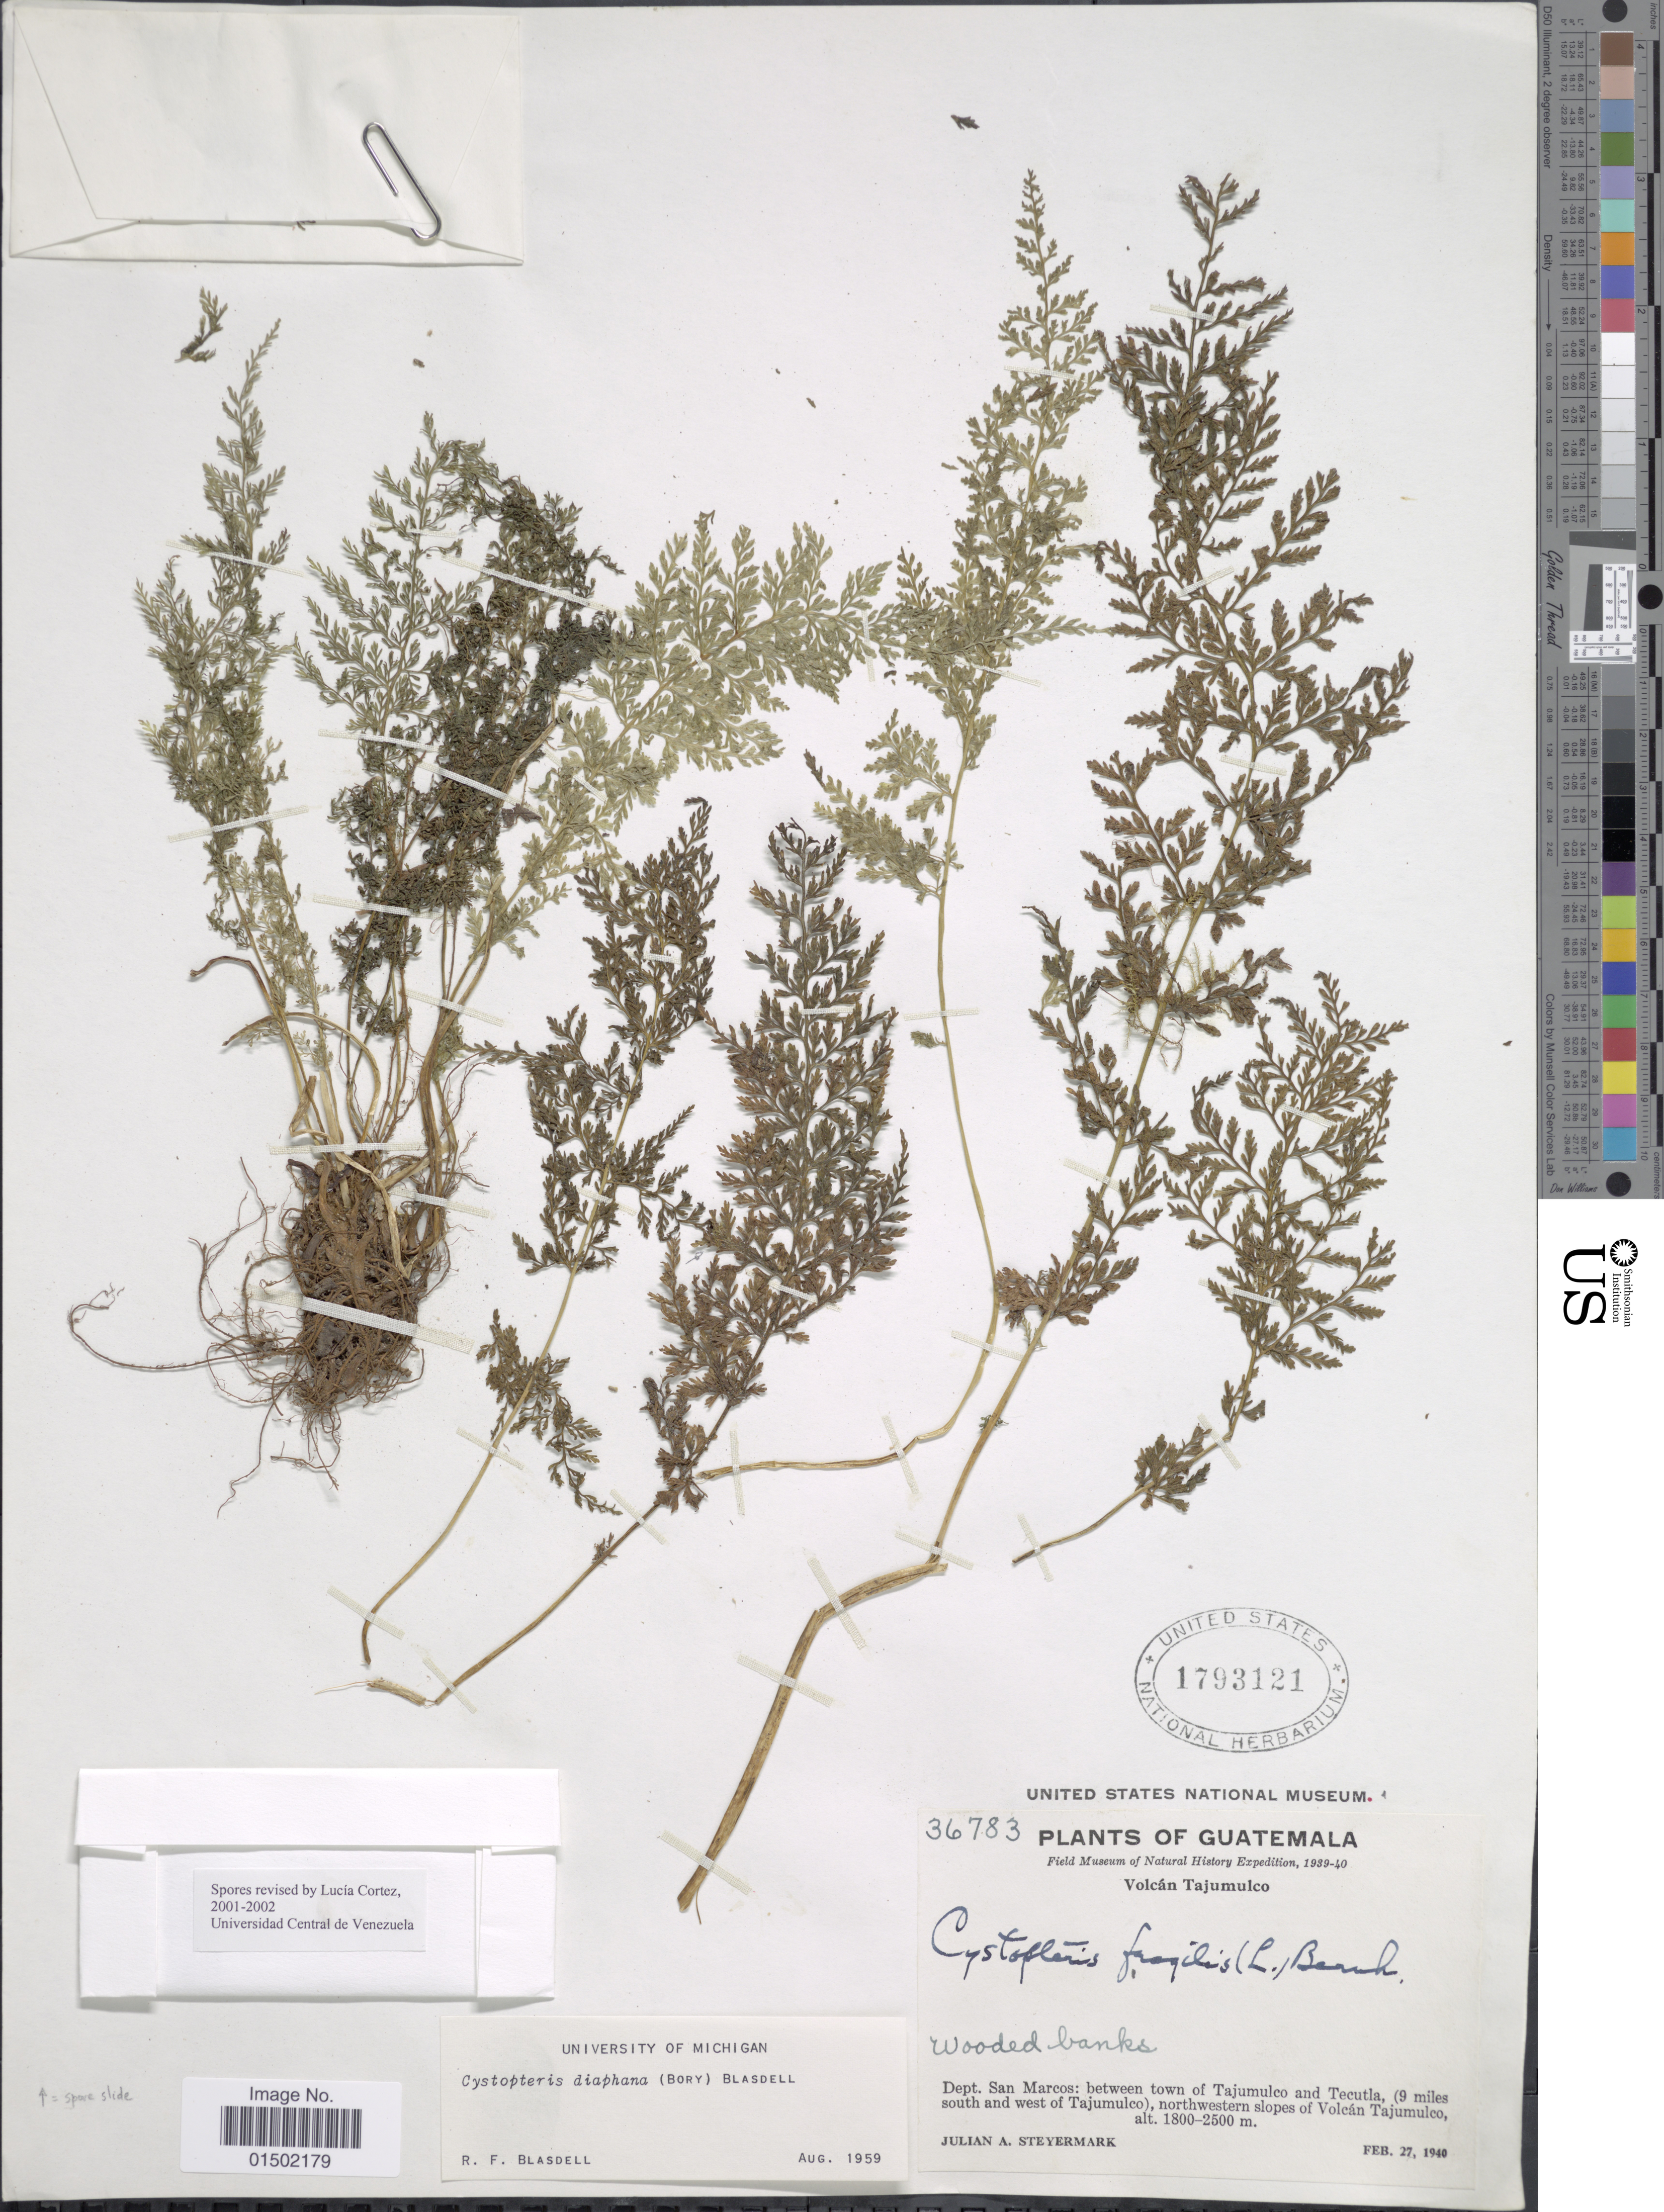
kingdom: Plantae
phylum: Tracheophyta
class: Polypodiopsida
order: Polypodiales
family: Cystopteridaceae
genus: Cystopteris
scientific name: Cystopteris diaphana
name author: (Bory) Blasdell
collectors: J. Steyermark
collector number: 36783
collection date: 1940-02-27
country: Guatemala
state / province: San Marcos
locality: Volcan Tajumulco, Between town of Tajumulco and Tecutla, (9 miles south and west of Tajumulco), northwestern slopes of Volcan Tajumulco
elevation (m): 1800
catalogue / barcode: US 1793121